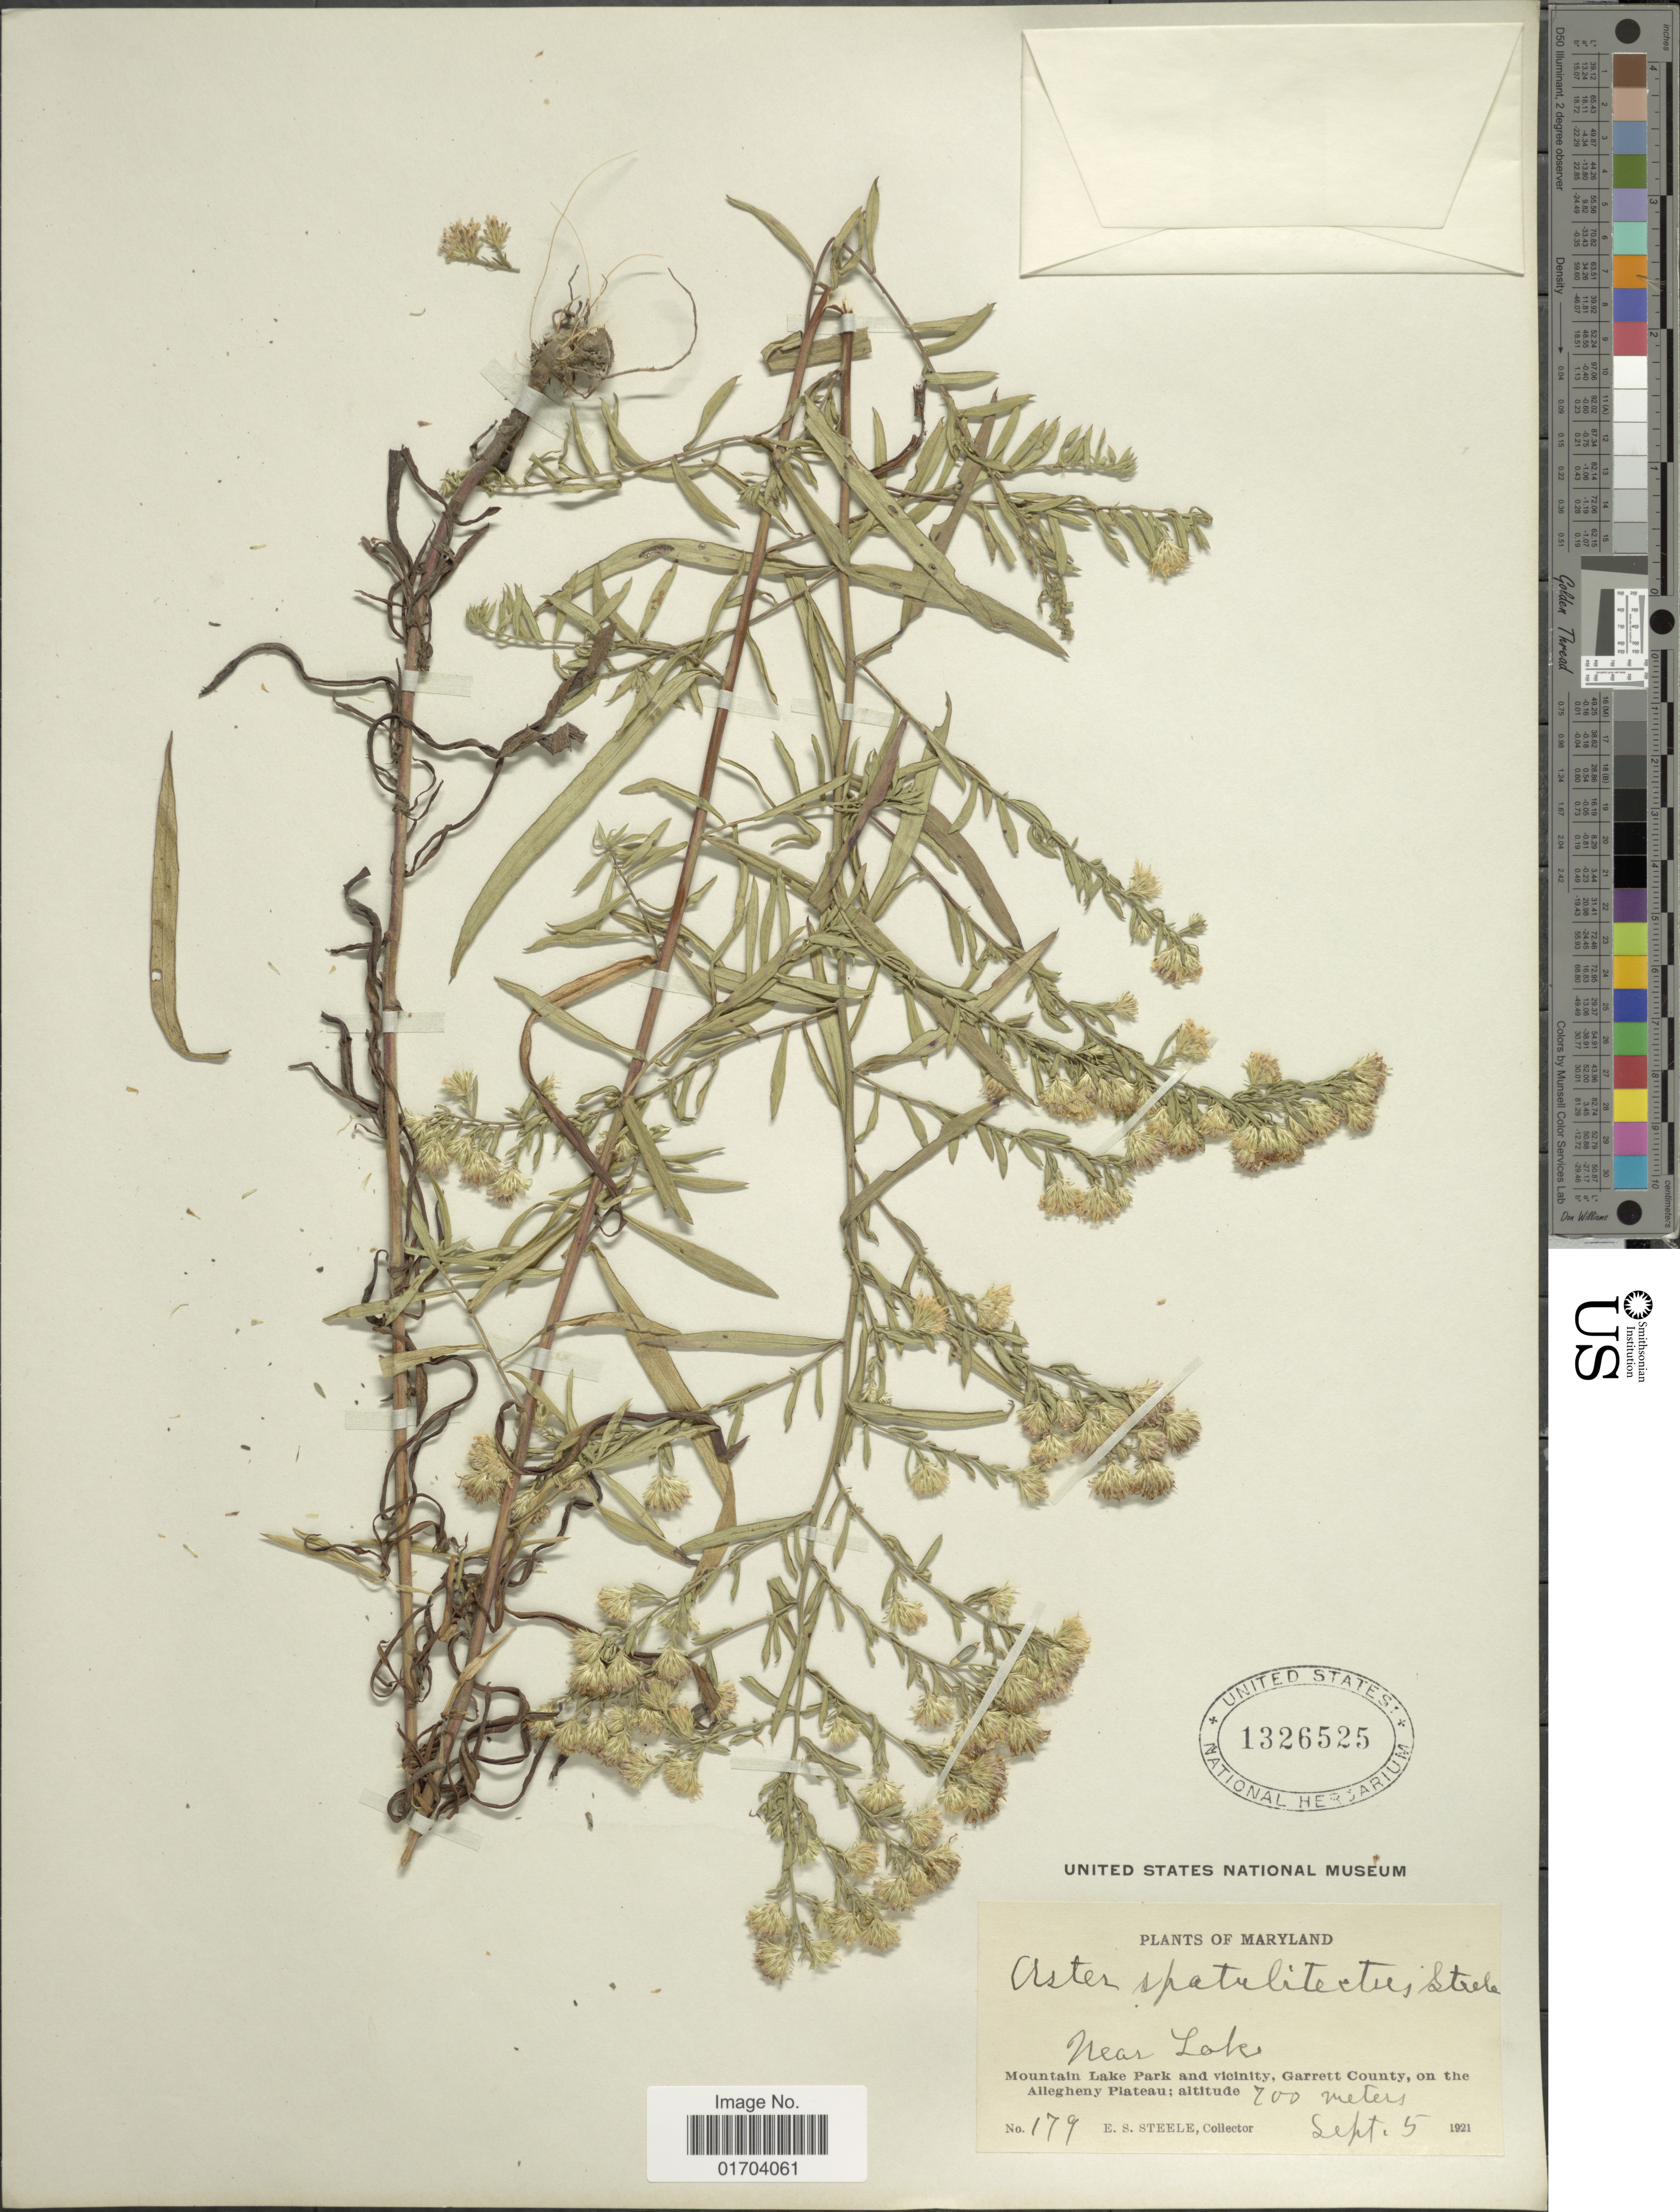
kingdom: Plantae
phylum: Tracheophyta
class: Magnoliopsida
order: Asterales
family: Asteraceae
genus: Aster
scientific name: Aster spatulitectus E.S. Steele sp. nov. ined.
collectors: E. Steele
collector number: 179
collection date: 1921-09-05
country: United States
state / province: Maryland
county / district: Garrett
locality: Near Lake, Mountain Lake Park and Vicinity, Garrett County, on the Allegheny Plateau.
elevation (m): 700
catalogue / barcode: US 1326525